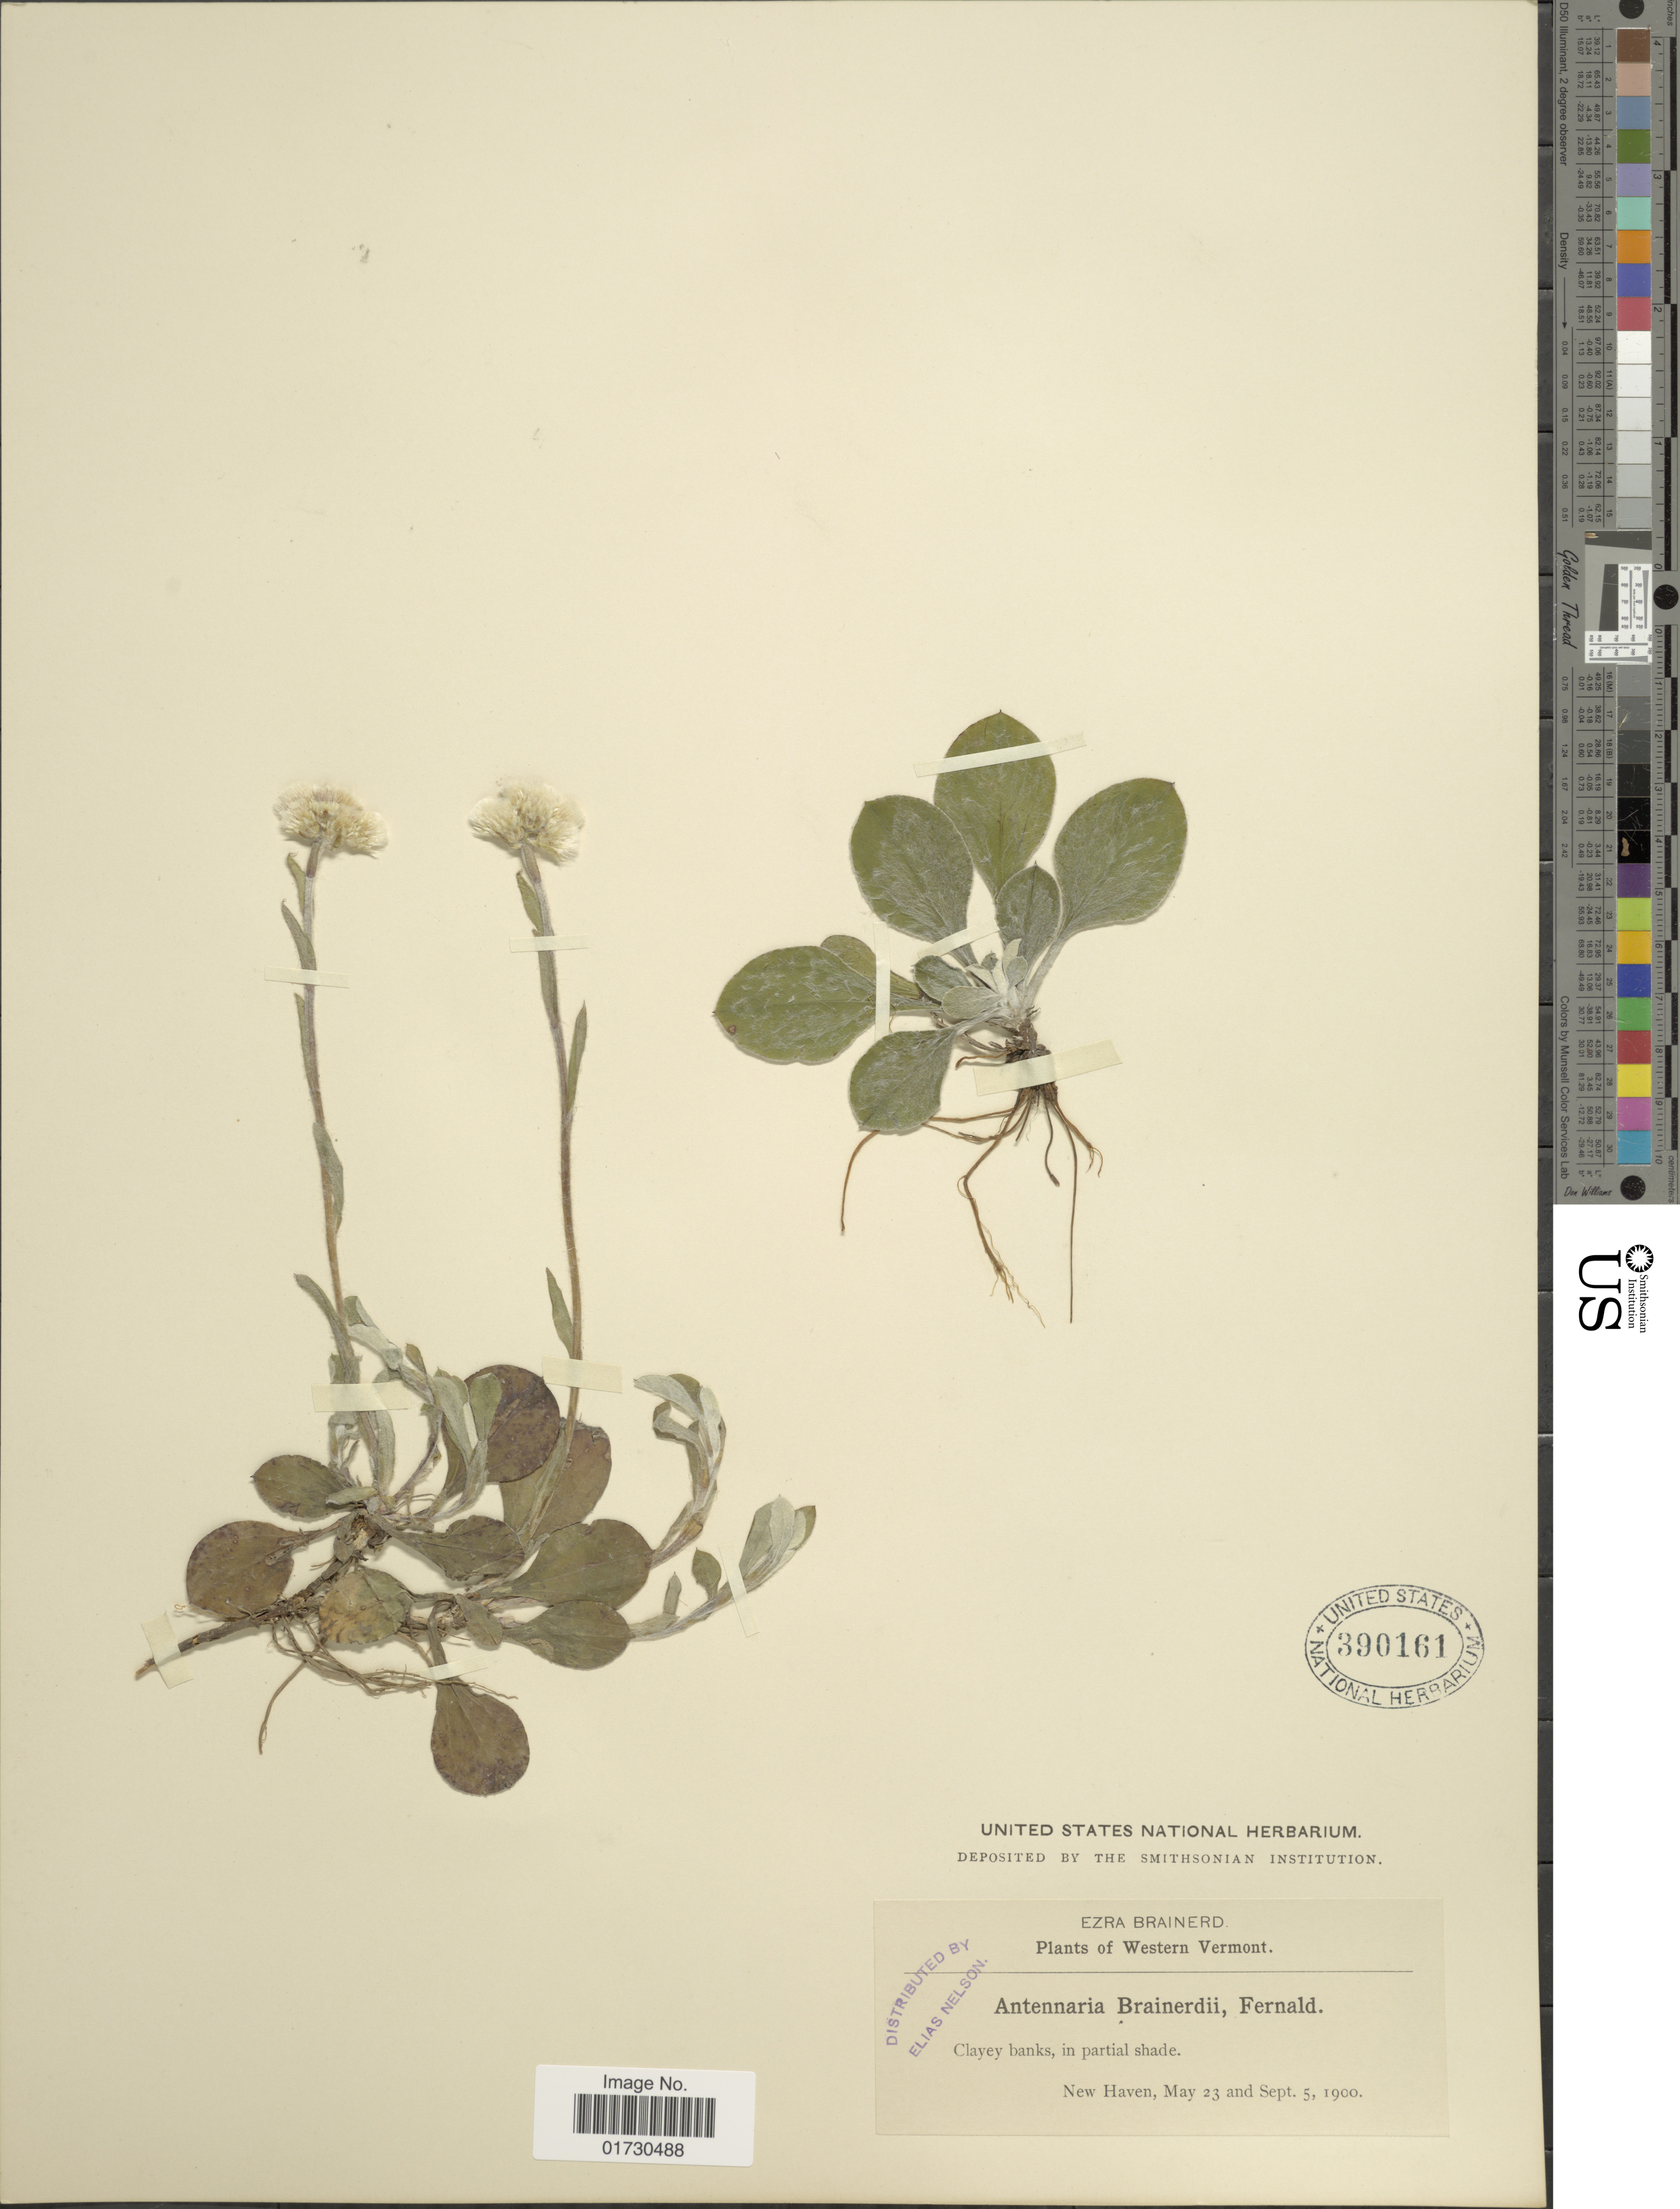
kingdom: Plantae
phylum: Tracheophyta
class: Magnoliopsida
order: Asterales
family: Asteraceae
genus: Antennaria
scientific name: Antennaria brainerdii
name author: Fernald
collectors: E. Brainerd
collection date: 1900-05-23/1900-09-05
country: United States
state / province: Vermont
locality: Western Vermont, New Haven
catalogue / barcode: US 390161